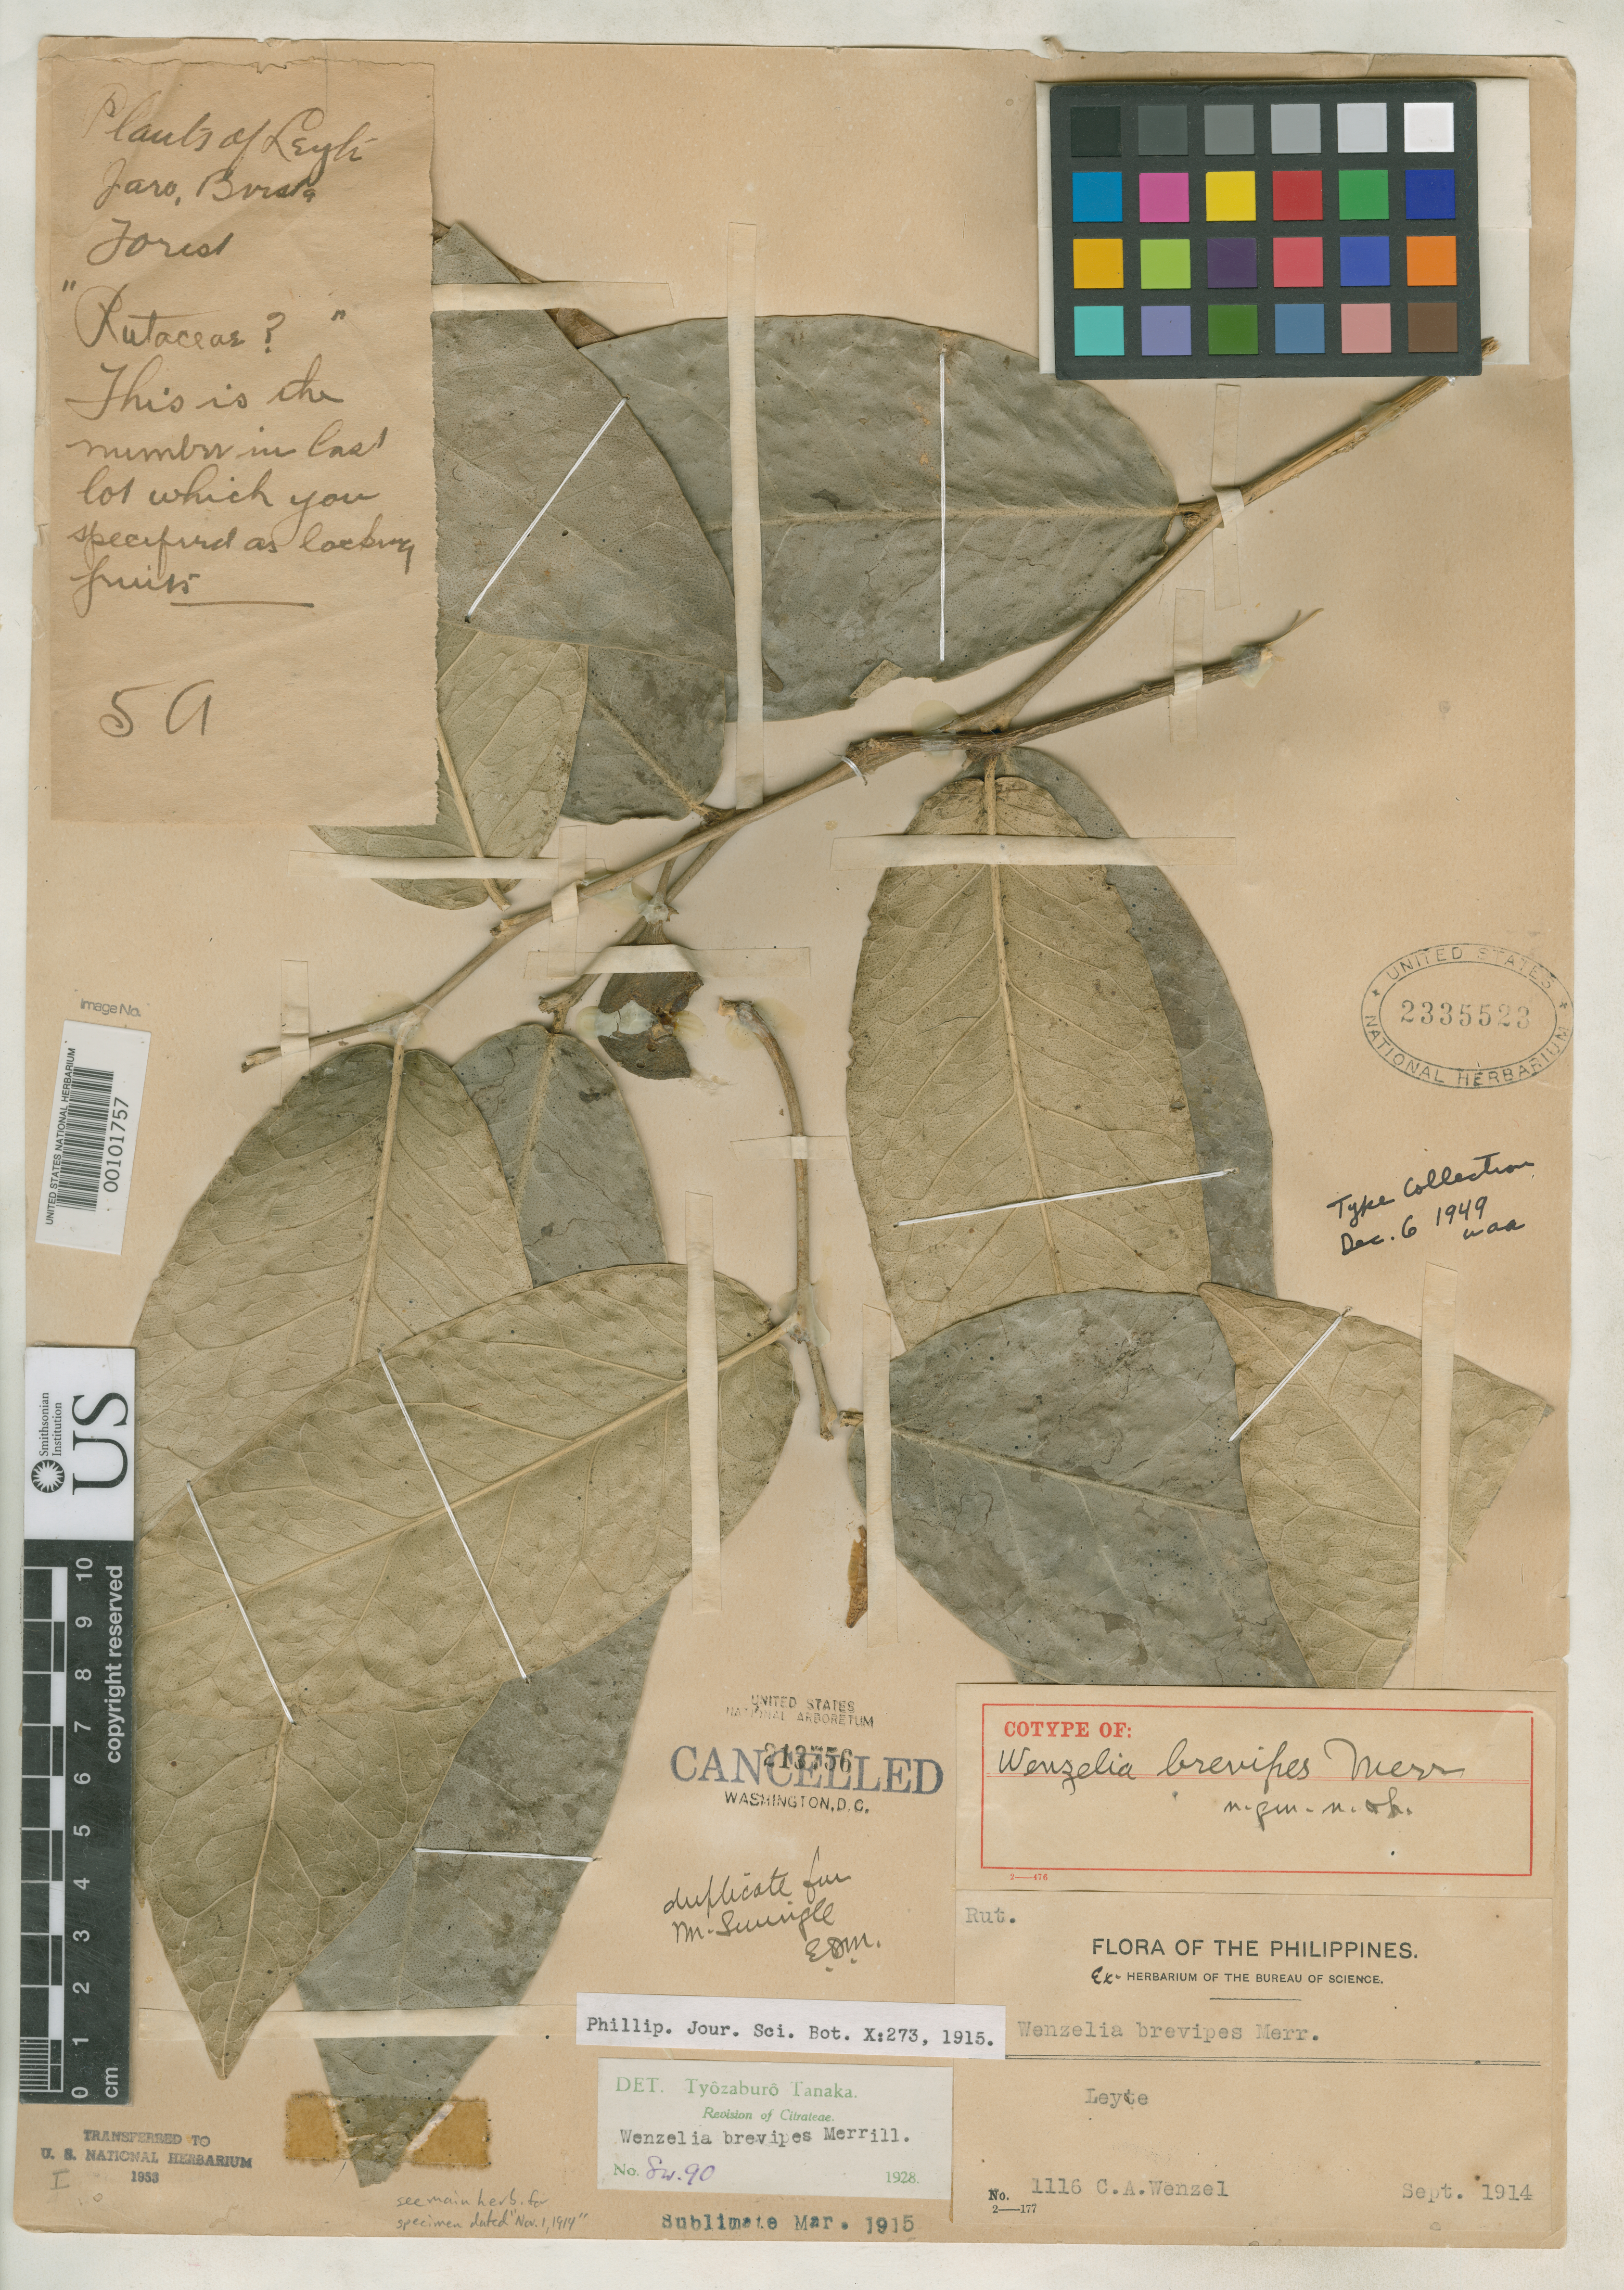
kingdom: Plantae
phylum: Tracheophyta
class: Magnoliopsida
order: Sapindales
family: Rutaceae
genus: Wenzelia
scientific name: Wenzelia brevipes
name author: Merr.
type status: Isotype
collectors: C. Wenzel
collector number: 1116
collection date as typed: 15 Sep 1914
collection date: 1914-09-15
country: Philippines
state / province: Eastern Visayas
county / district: Leyte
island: Leyte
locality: Buenavista, near Jaro.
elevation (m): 500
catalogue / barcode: US 233